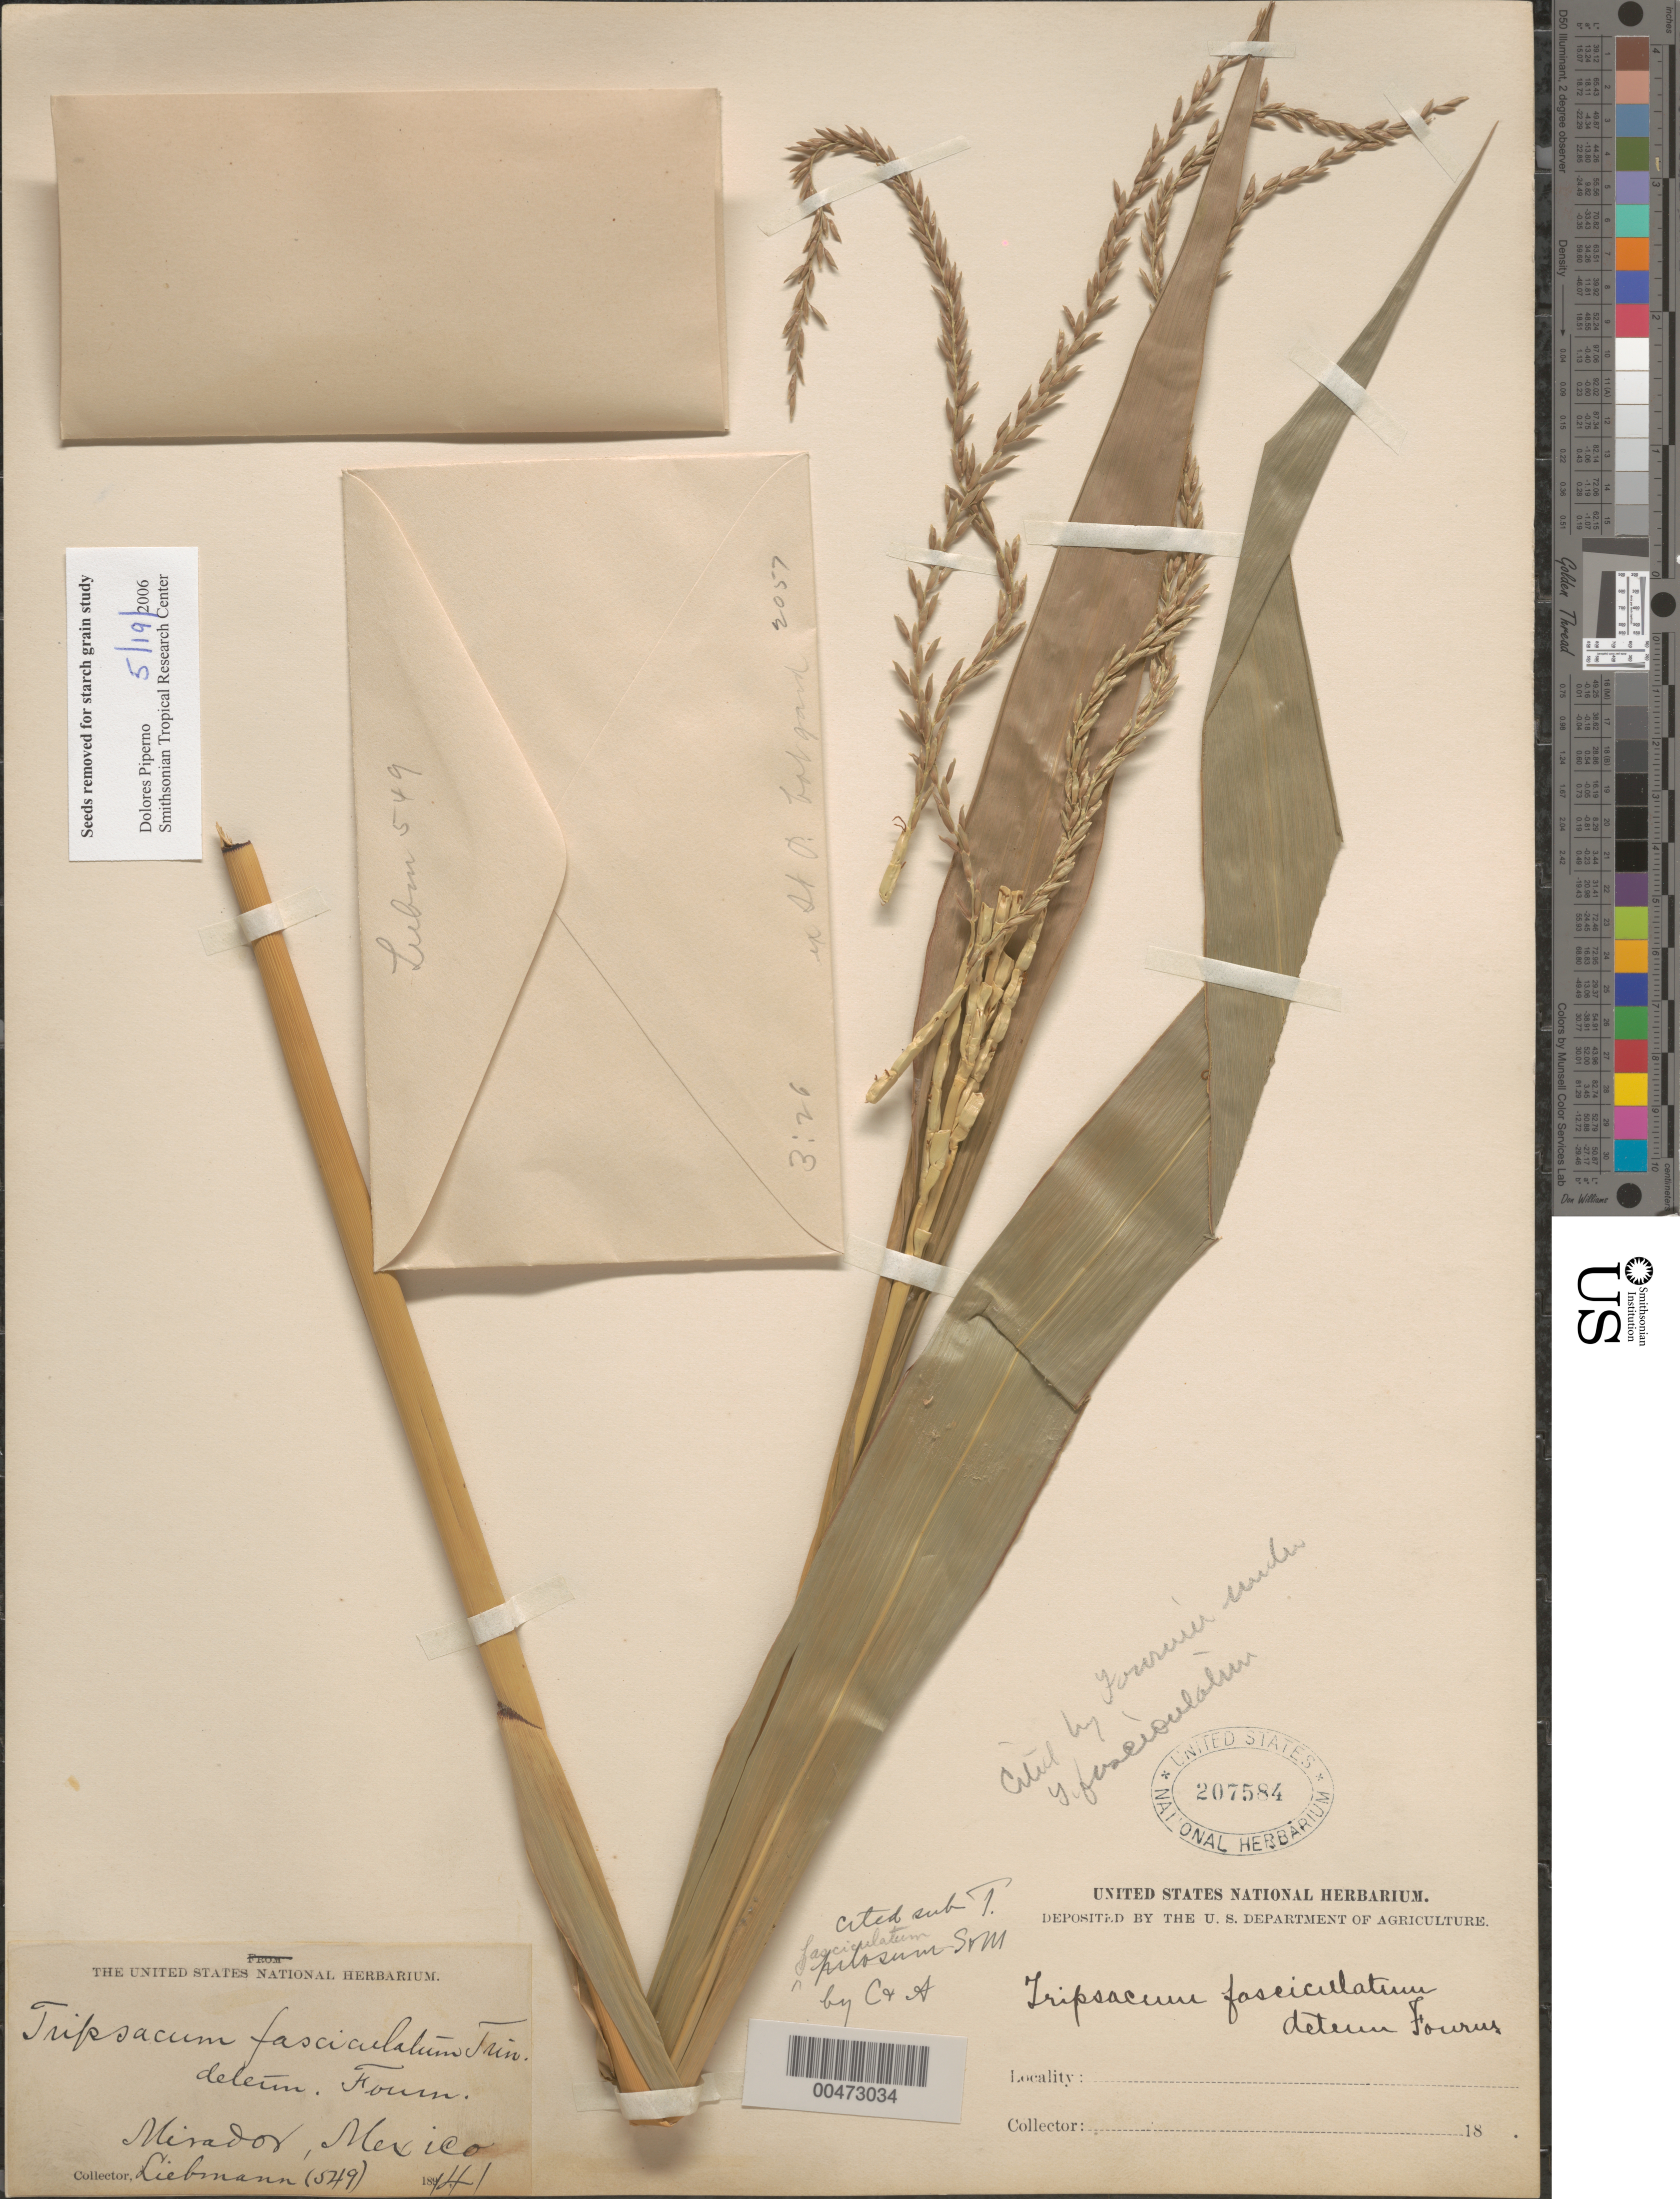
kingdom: Plantae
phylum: Tracheophyta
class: Liliopsida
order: Poales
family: Poaceae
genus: Tripsacum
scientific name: Tripsacum pilosum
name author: Scribn. & Merr.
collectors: F. M. Liebmann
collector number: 549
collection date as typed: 1841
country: Mexico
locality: Mirador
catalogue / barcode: US 207584